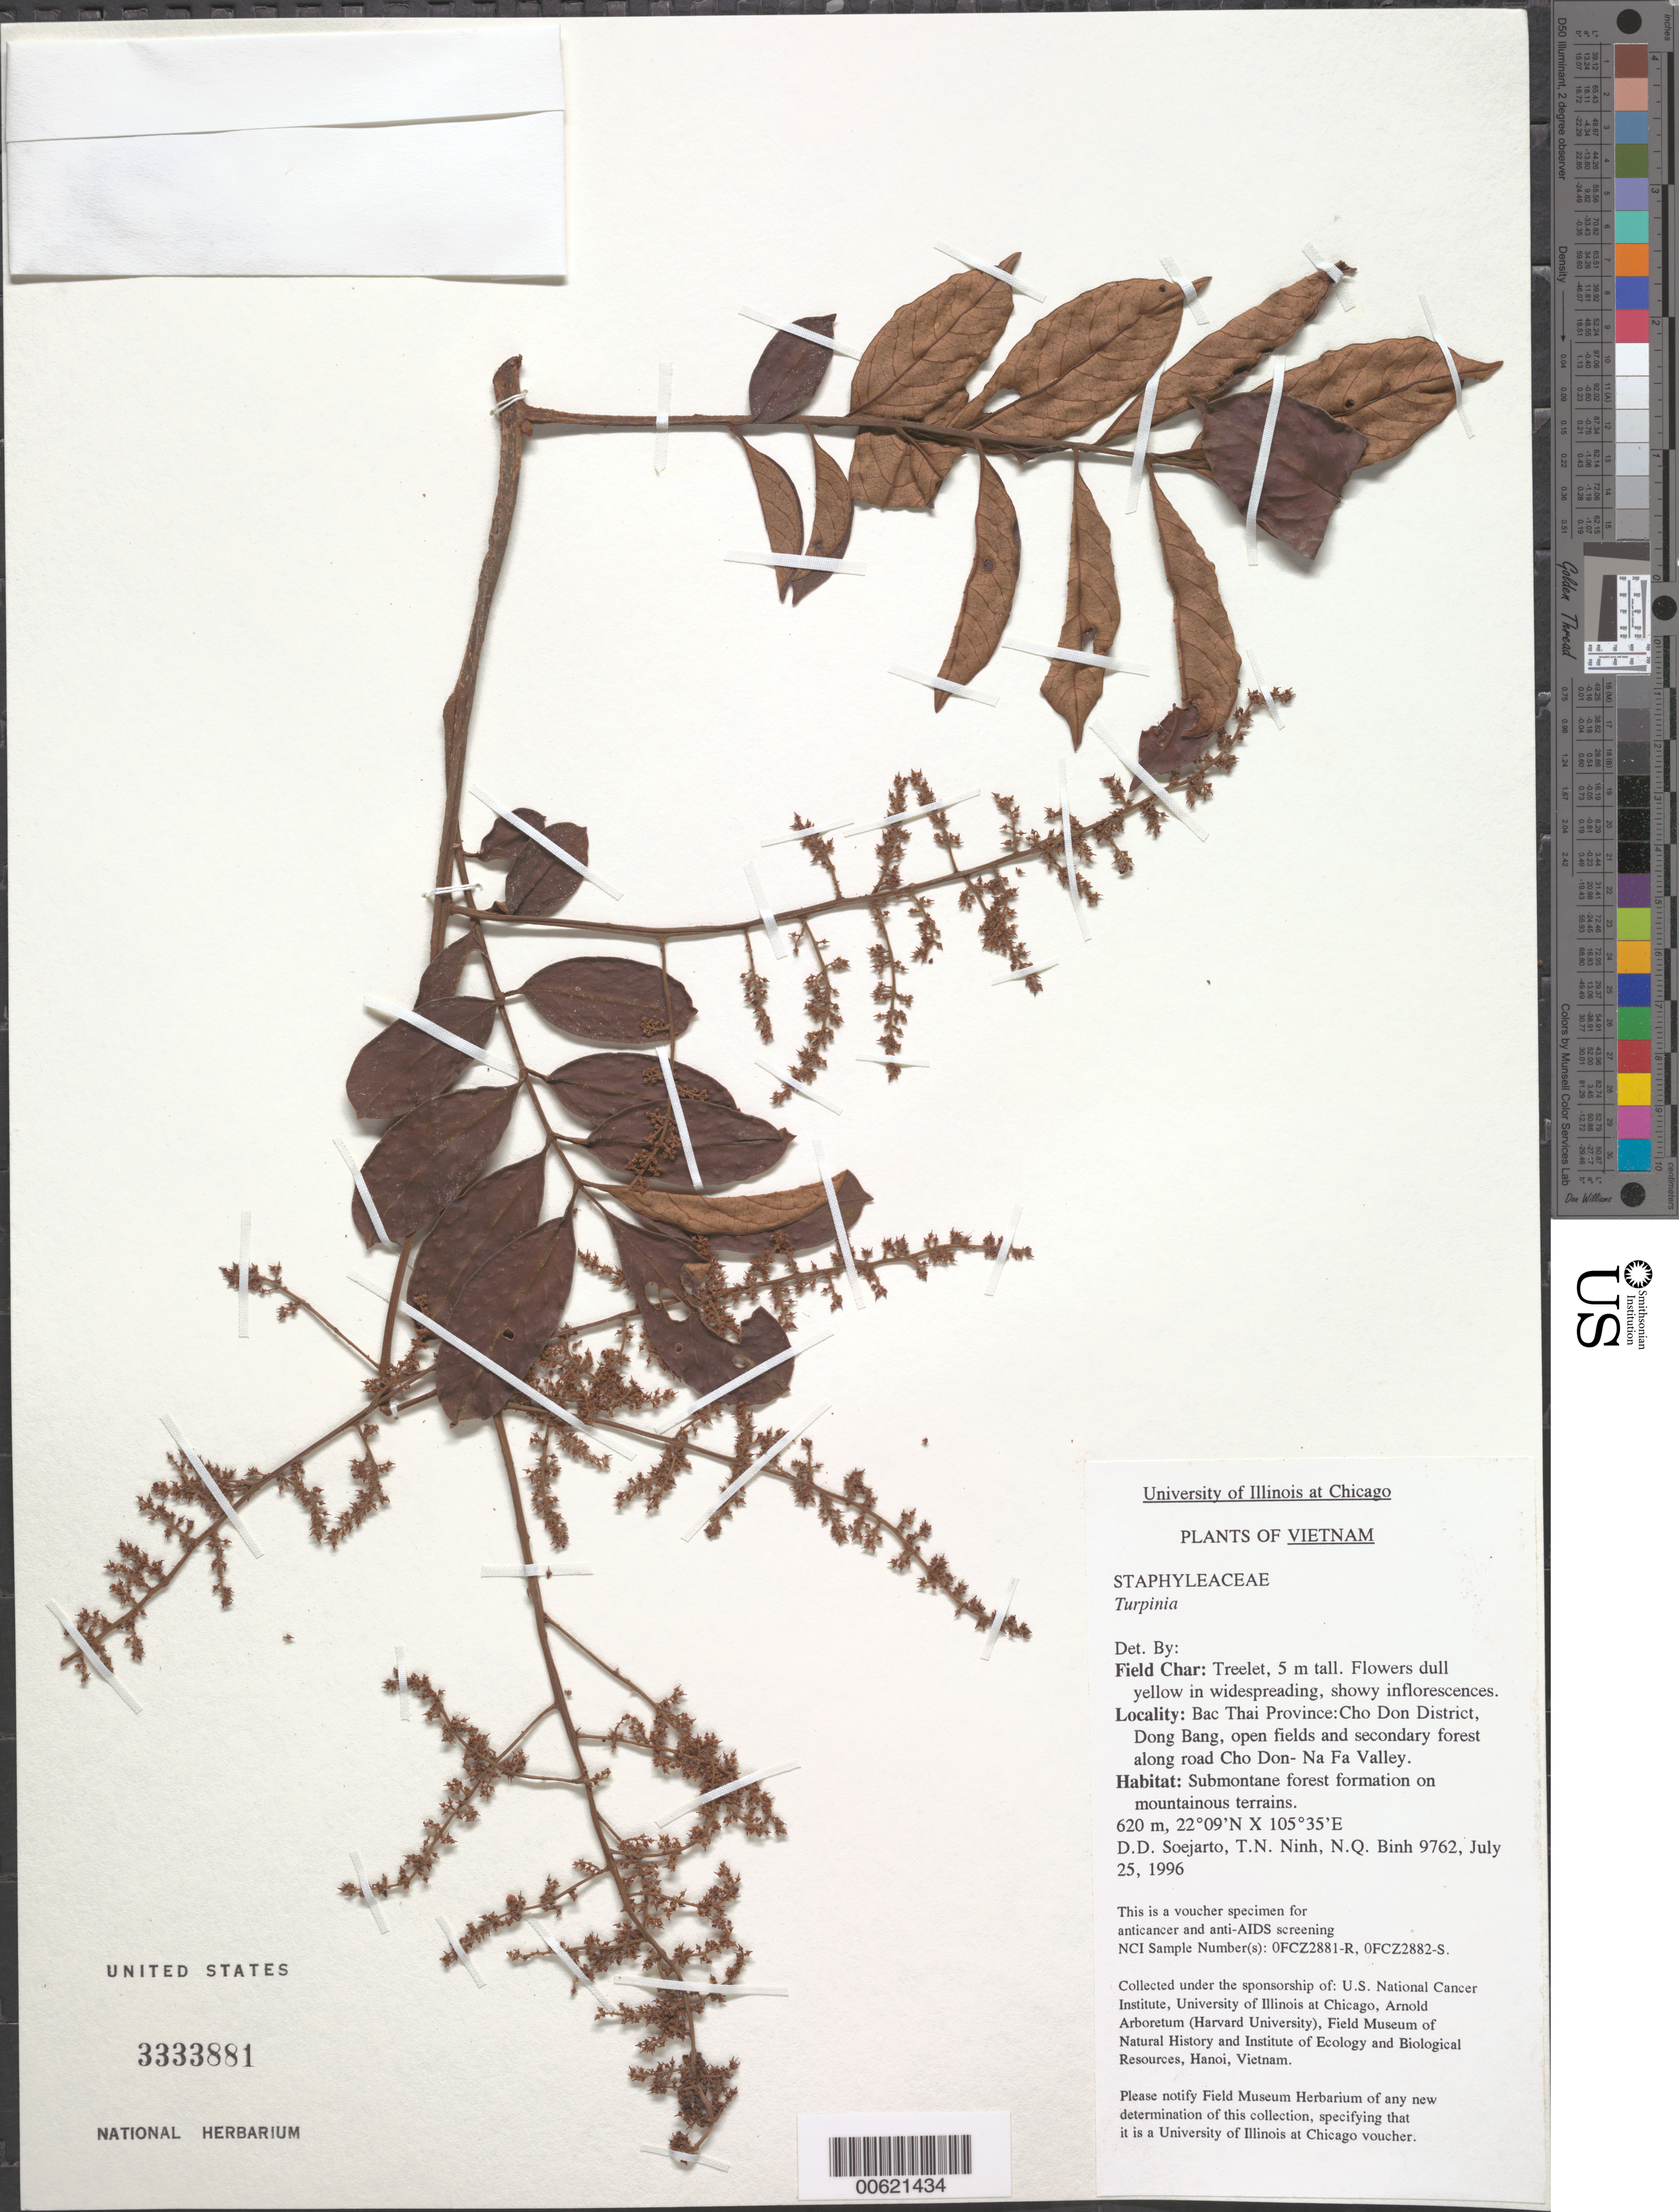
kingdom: Plantae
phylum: Tracheophyta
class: Magnoliopsida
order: Crossosomatales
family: Staphyleaceae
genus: Turpinia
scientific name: Turpinia sp.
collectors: T. N. Ninh & N. Binh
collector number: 9762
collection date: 1996-07-25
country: Vietnam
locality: Bac Thai Province: Cho Don District, Dong Bang, open fields and secondary forest along road Cho Don - Na Fa Valley.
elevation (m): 620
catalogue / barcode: US 3333881